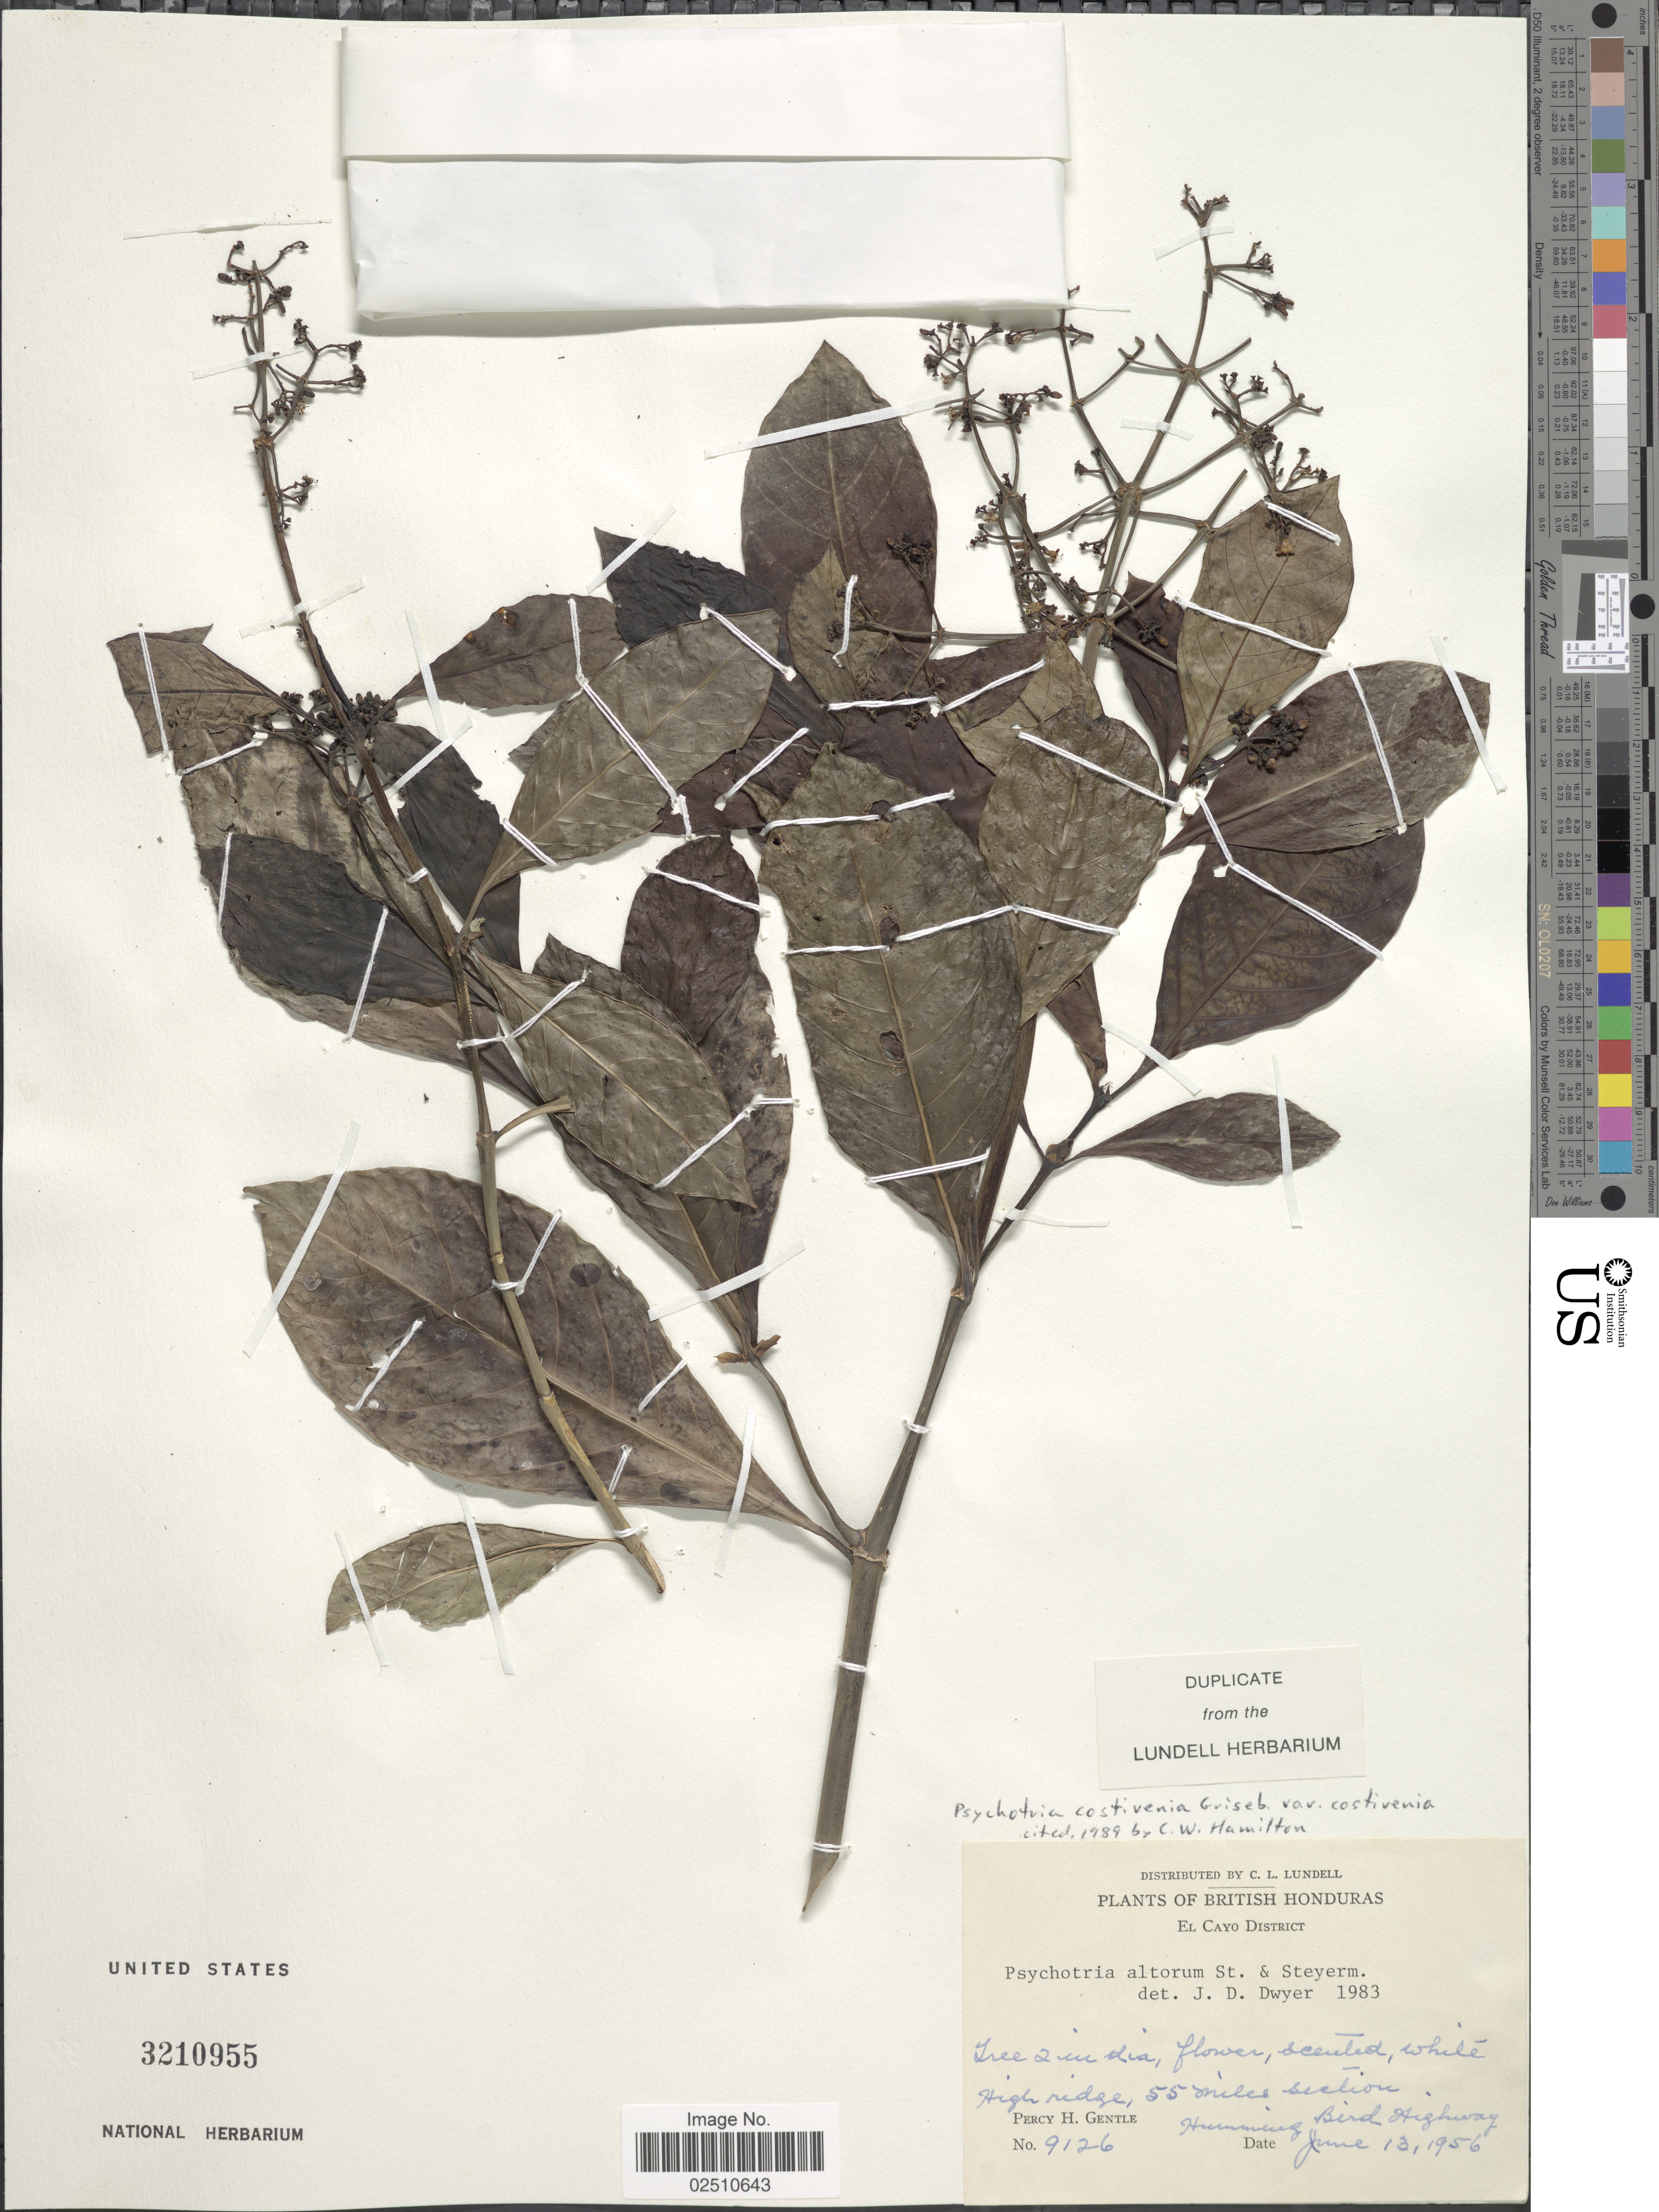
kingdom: Plantae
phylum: Tracheophyta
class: Magnoliopsida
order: Gentianales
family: Rubiaceae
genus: Psychotria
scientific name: Psychotria costivenia var. costivenia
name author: Griseb.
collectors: P. H. Gentle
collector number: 9126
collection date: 1956-06-13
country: Belize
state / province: Cayo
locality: British Honduras, high ridge, 55 miles section Humming Bird Highway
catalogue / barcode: US 3210955